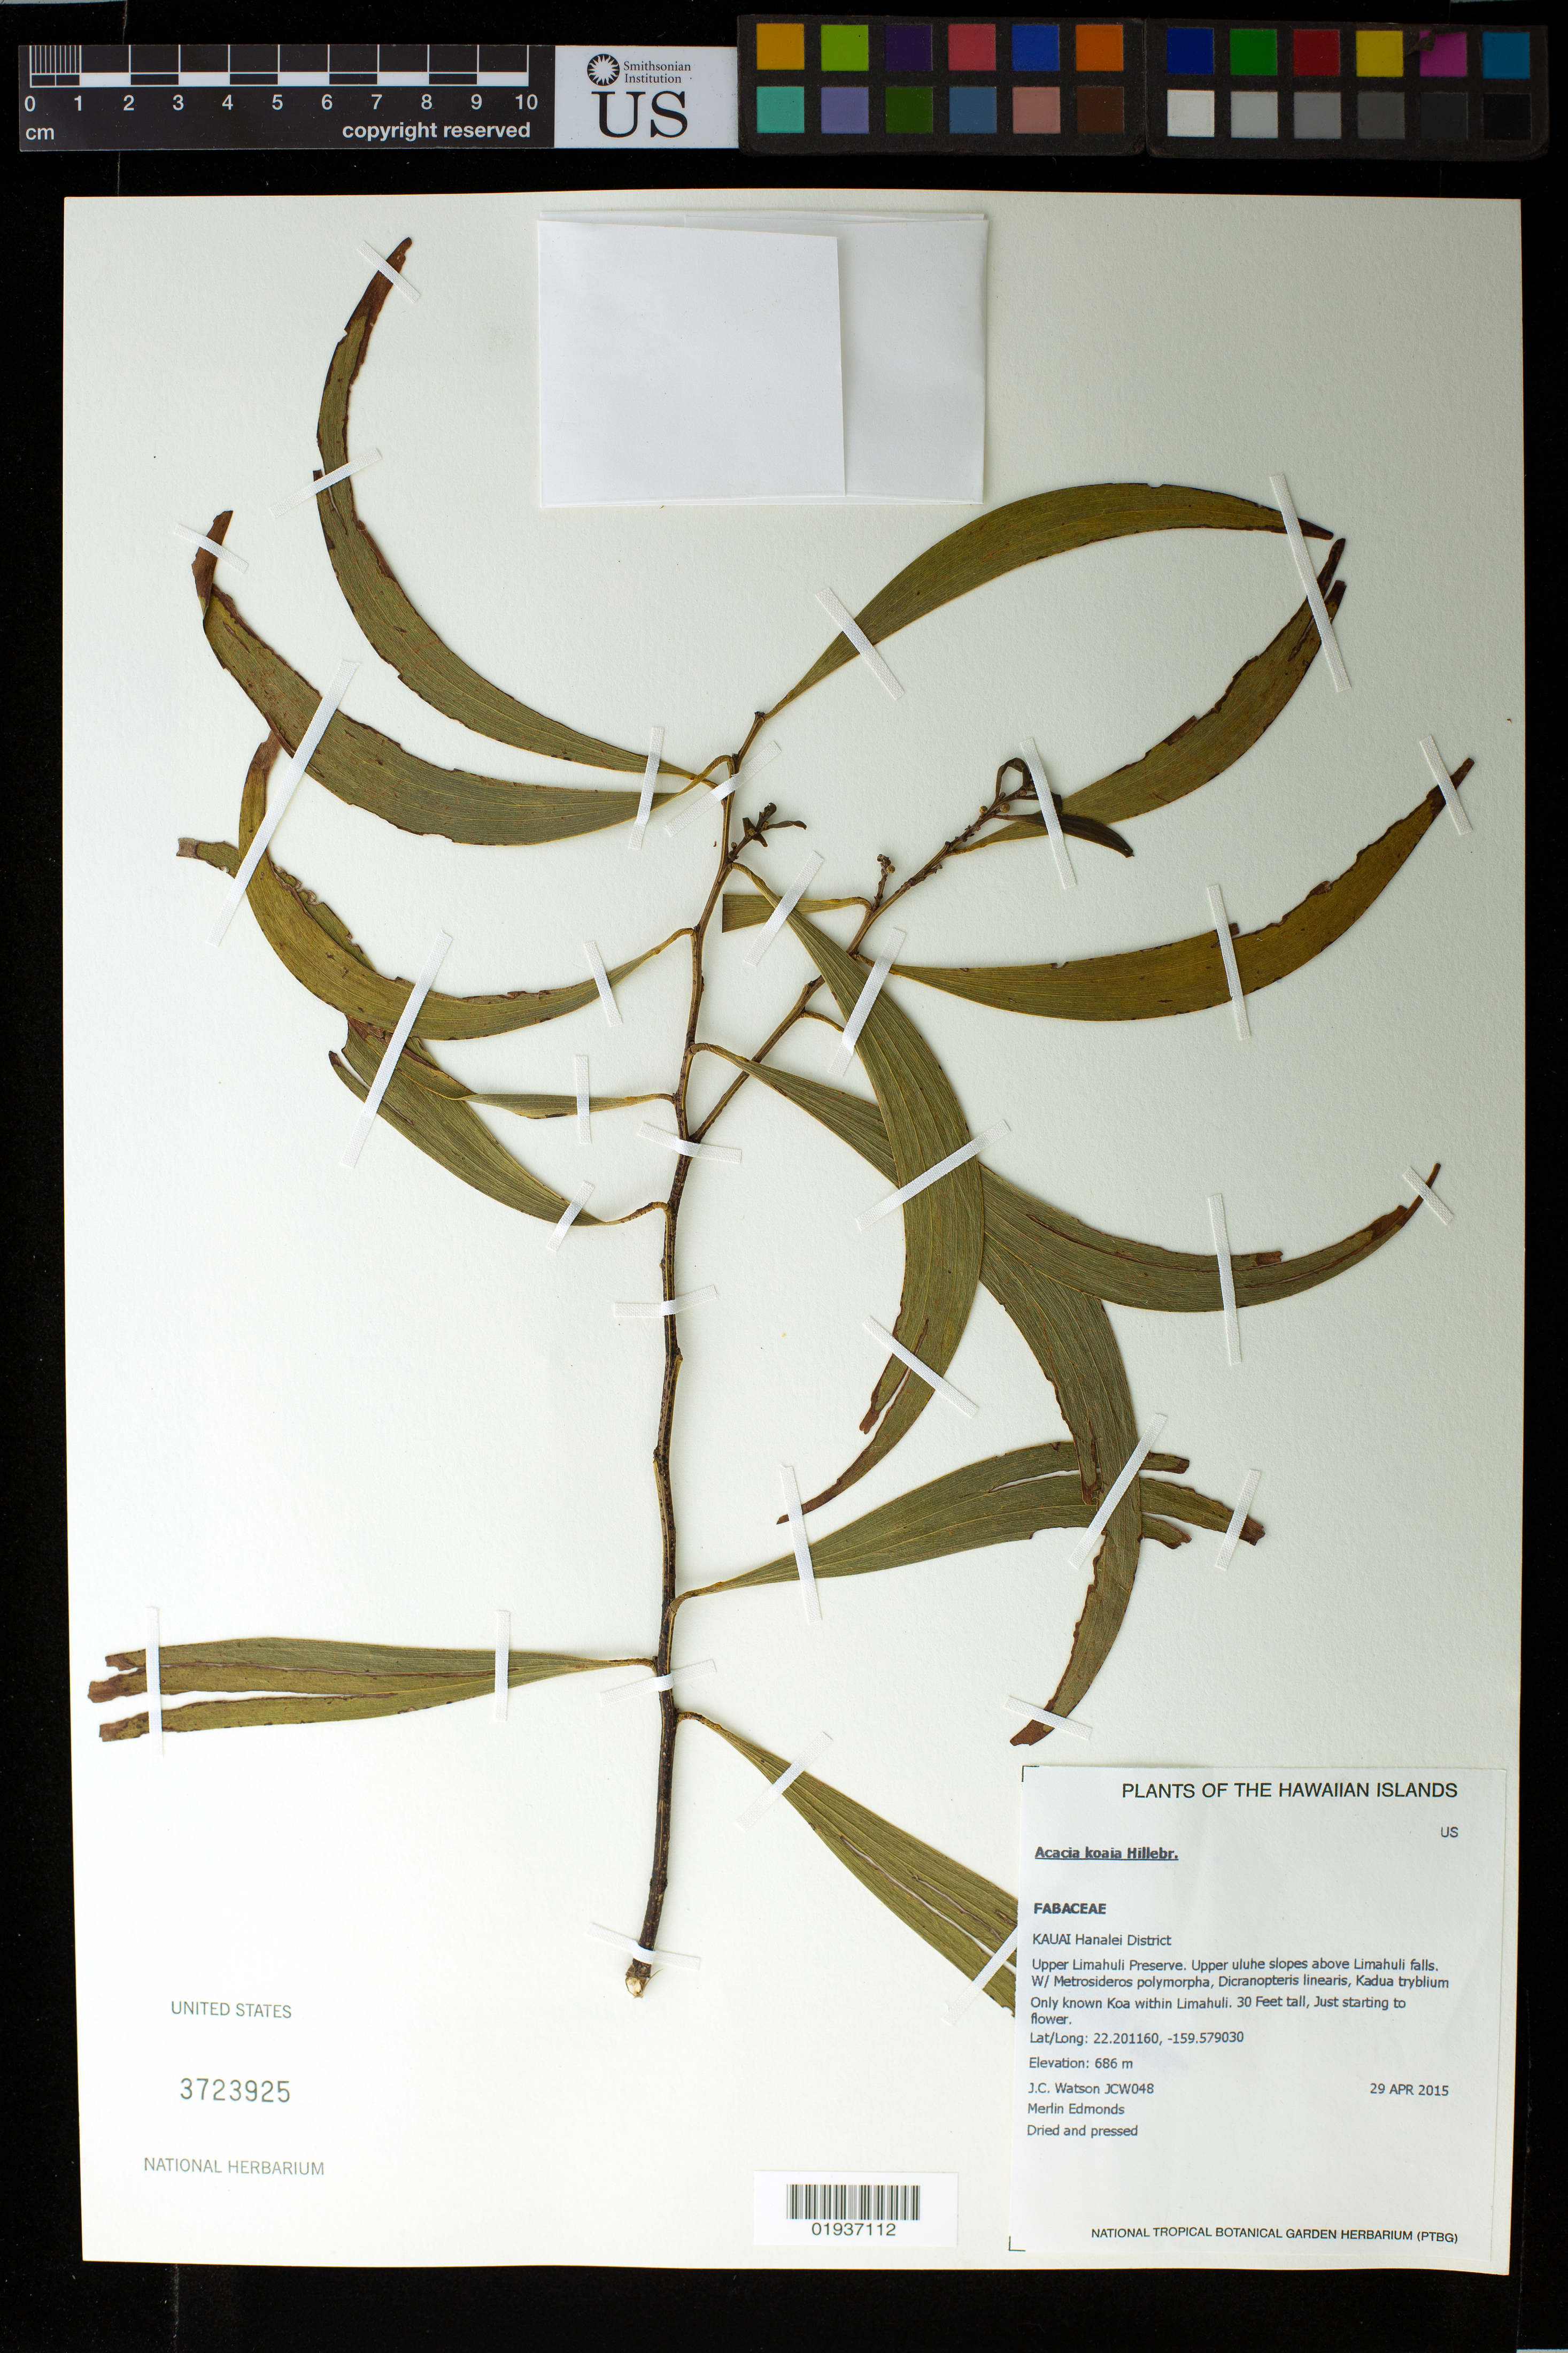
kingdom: Plantae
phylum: Tracheophyta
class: Magnoliopsida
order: Fabales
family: Fabaceae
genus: Acacia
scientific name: Acacia koaia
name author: Hillebr.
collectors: J. Watson & M. Edmonds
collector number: JCW048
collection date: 2015-04-29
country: United States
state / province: Hawaii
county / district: Kauai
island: Kaua'i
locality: Hanalei District, Upper Limahuli Preserve, upper uluhe slopes above Limahuli falls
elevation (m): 686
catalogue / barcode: US 3723925